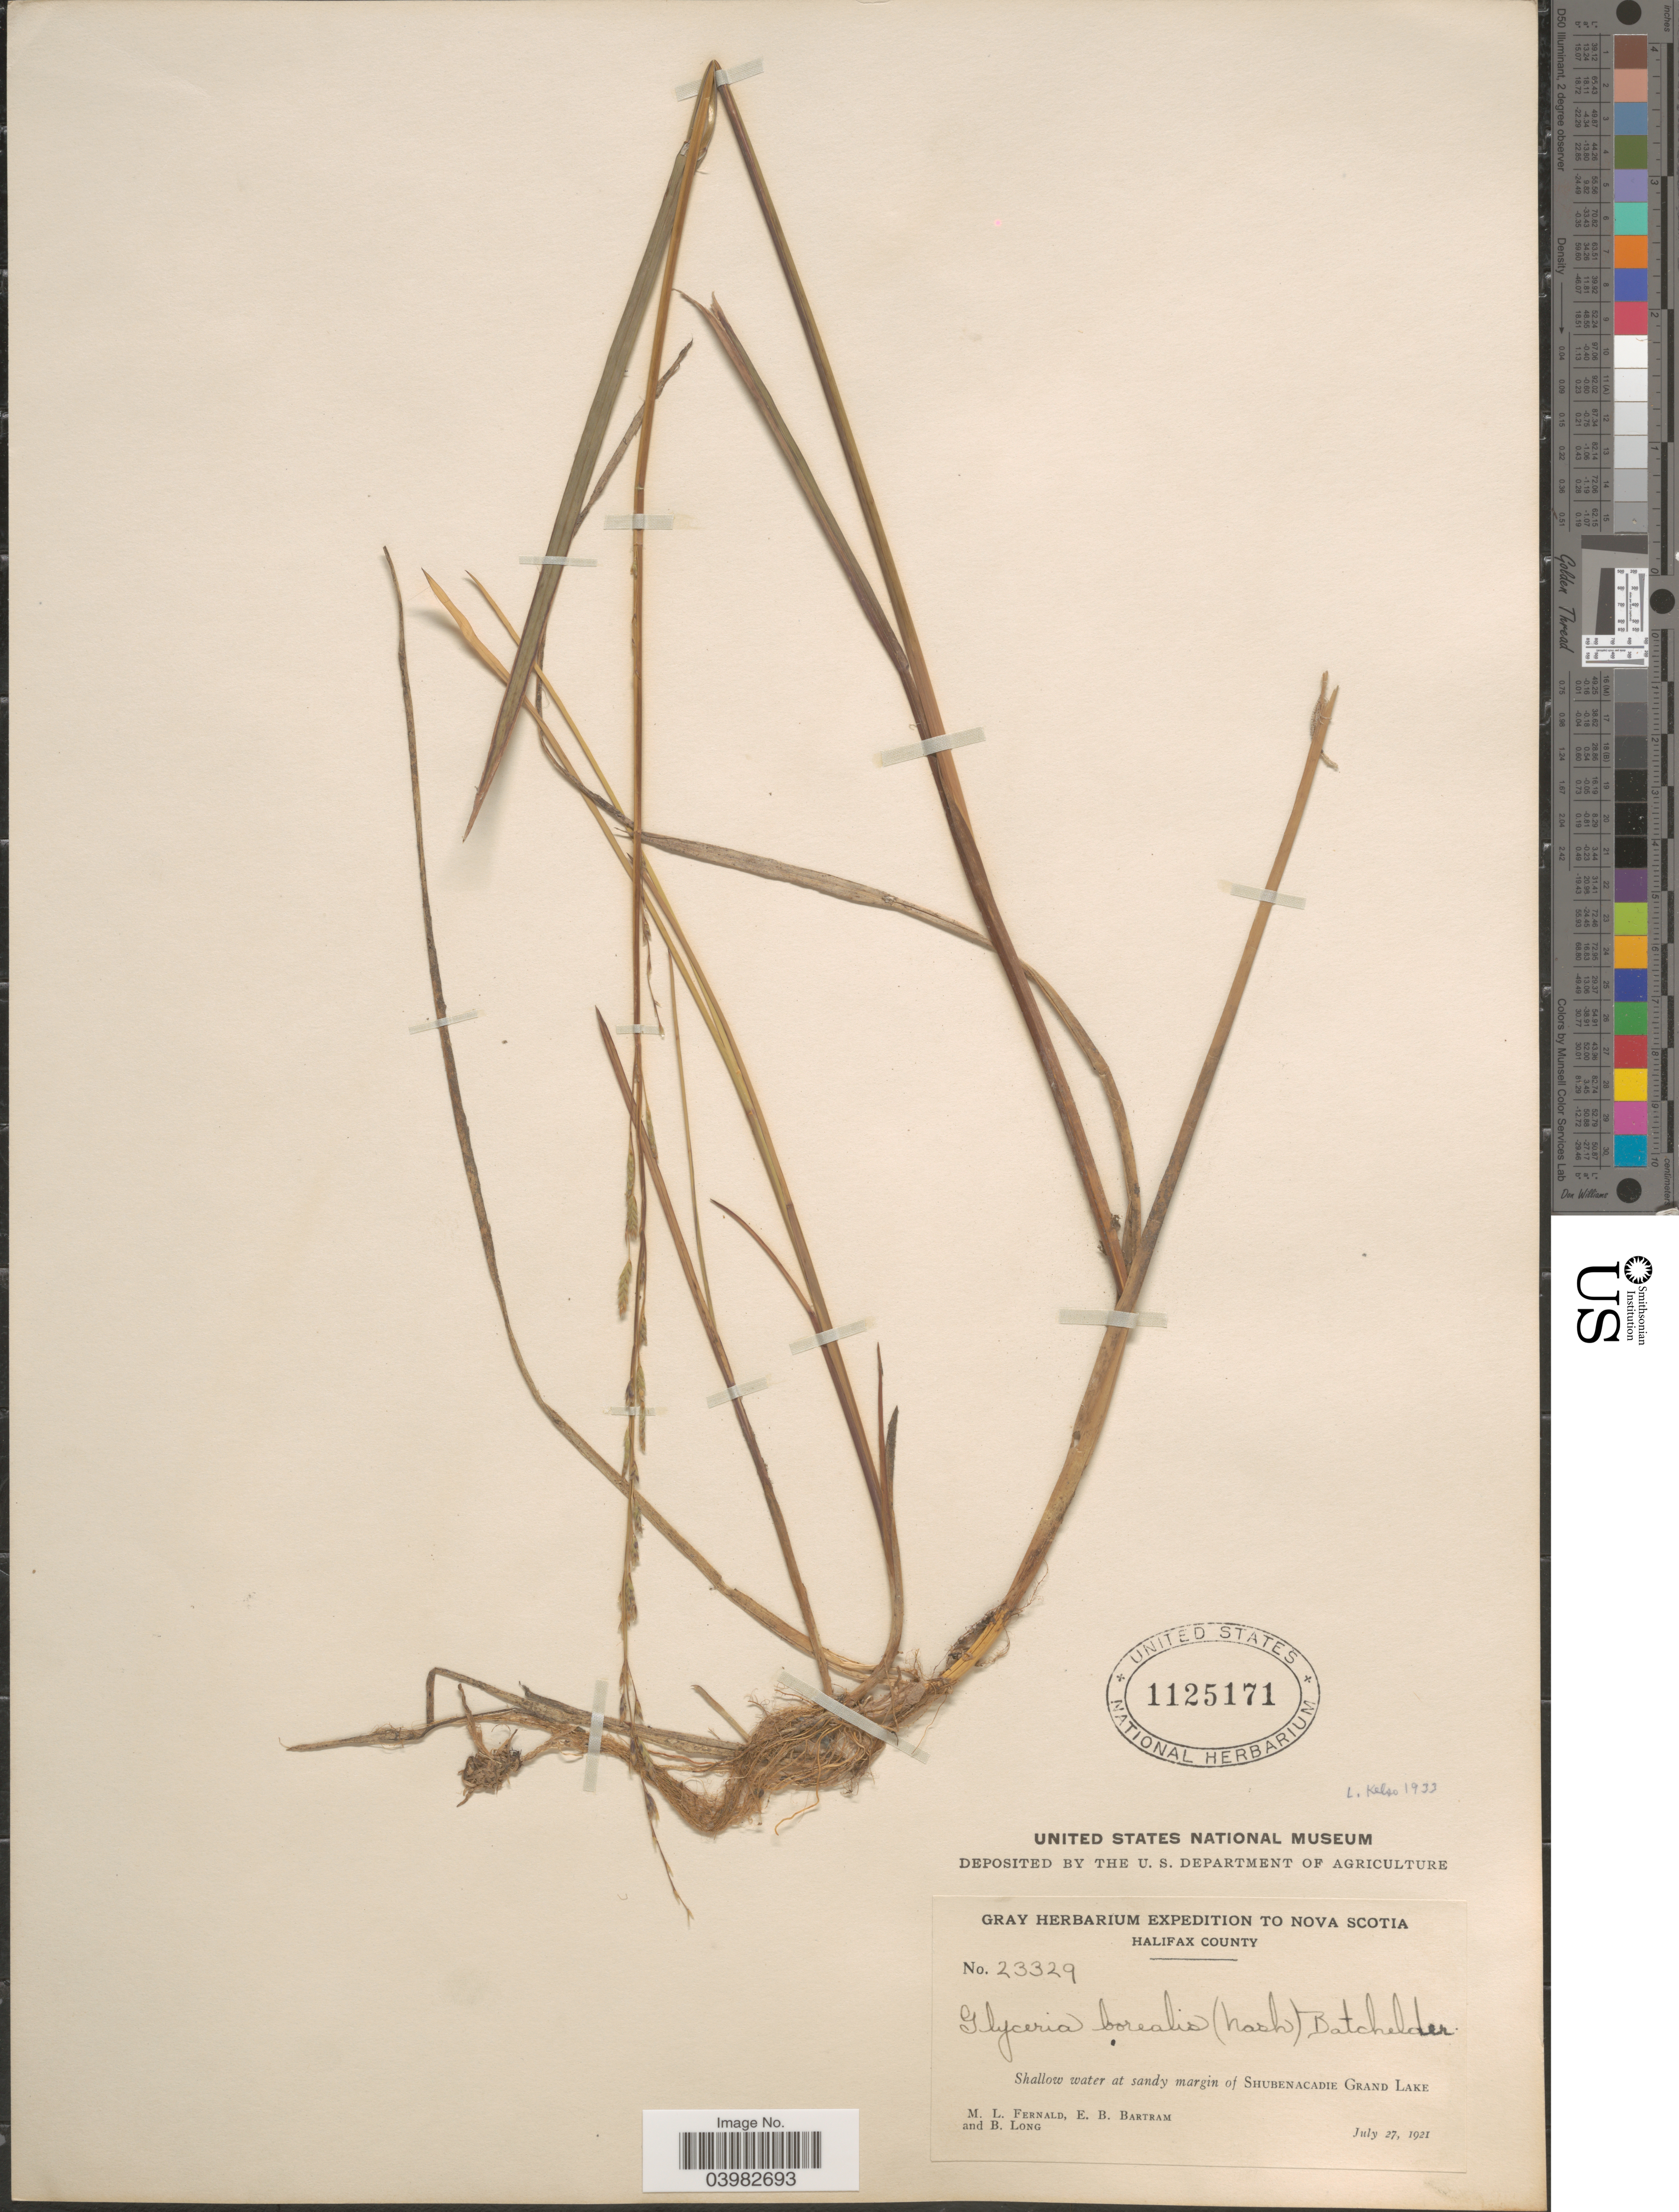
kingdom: Plantae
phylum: Tracheophyta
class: Liliopsida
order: Poales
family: Poaceae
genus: Glyceria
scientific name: Glyceria borealis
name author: (Nash) Batchelder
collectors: M. L. Fernald, E. B. Bartram & B. Long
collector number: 23329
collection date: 1921-07-27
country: Canada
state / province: Nova Scotia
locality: Halifax County. Margin of Shubenacadie Grand Lake.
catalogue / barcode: US 1125171